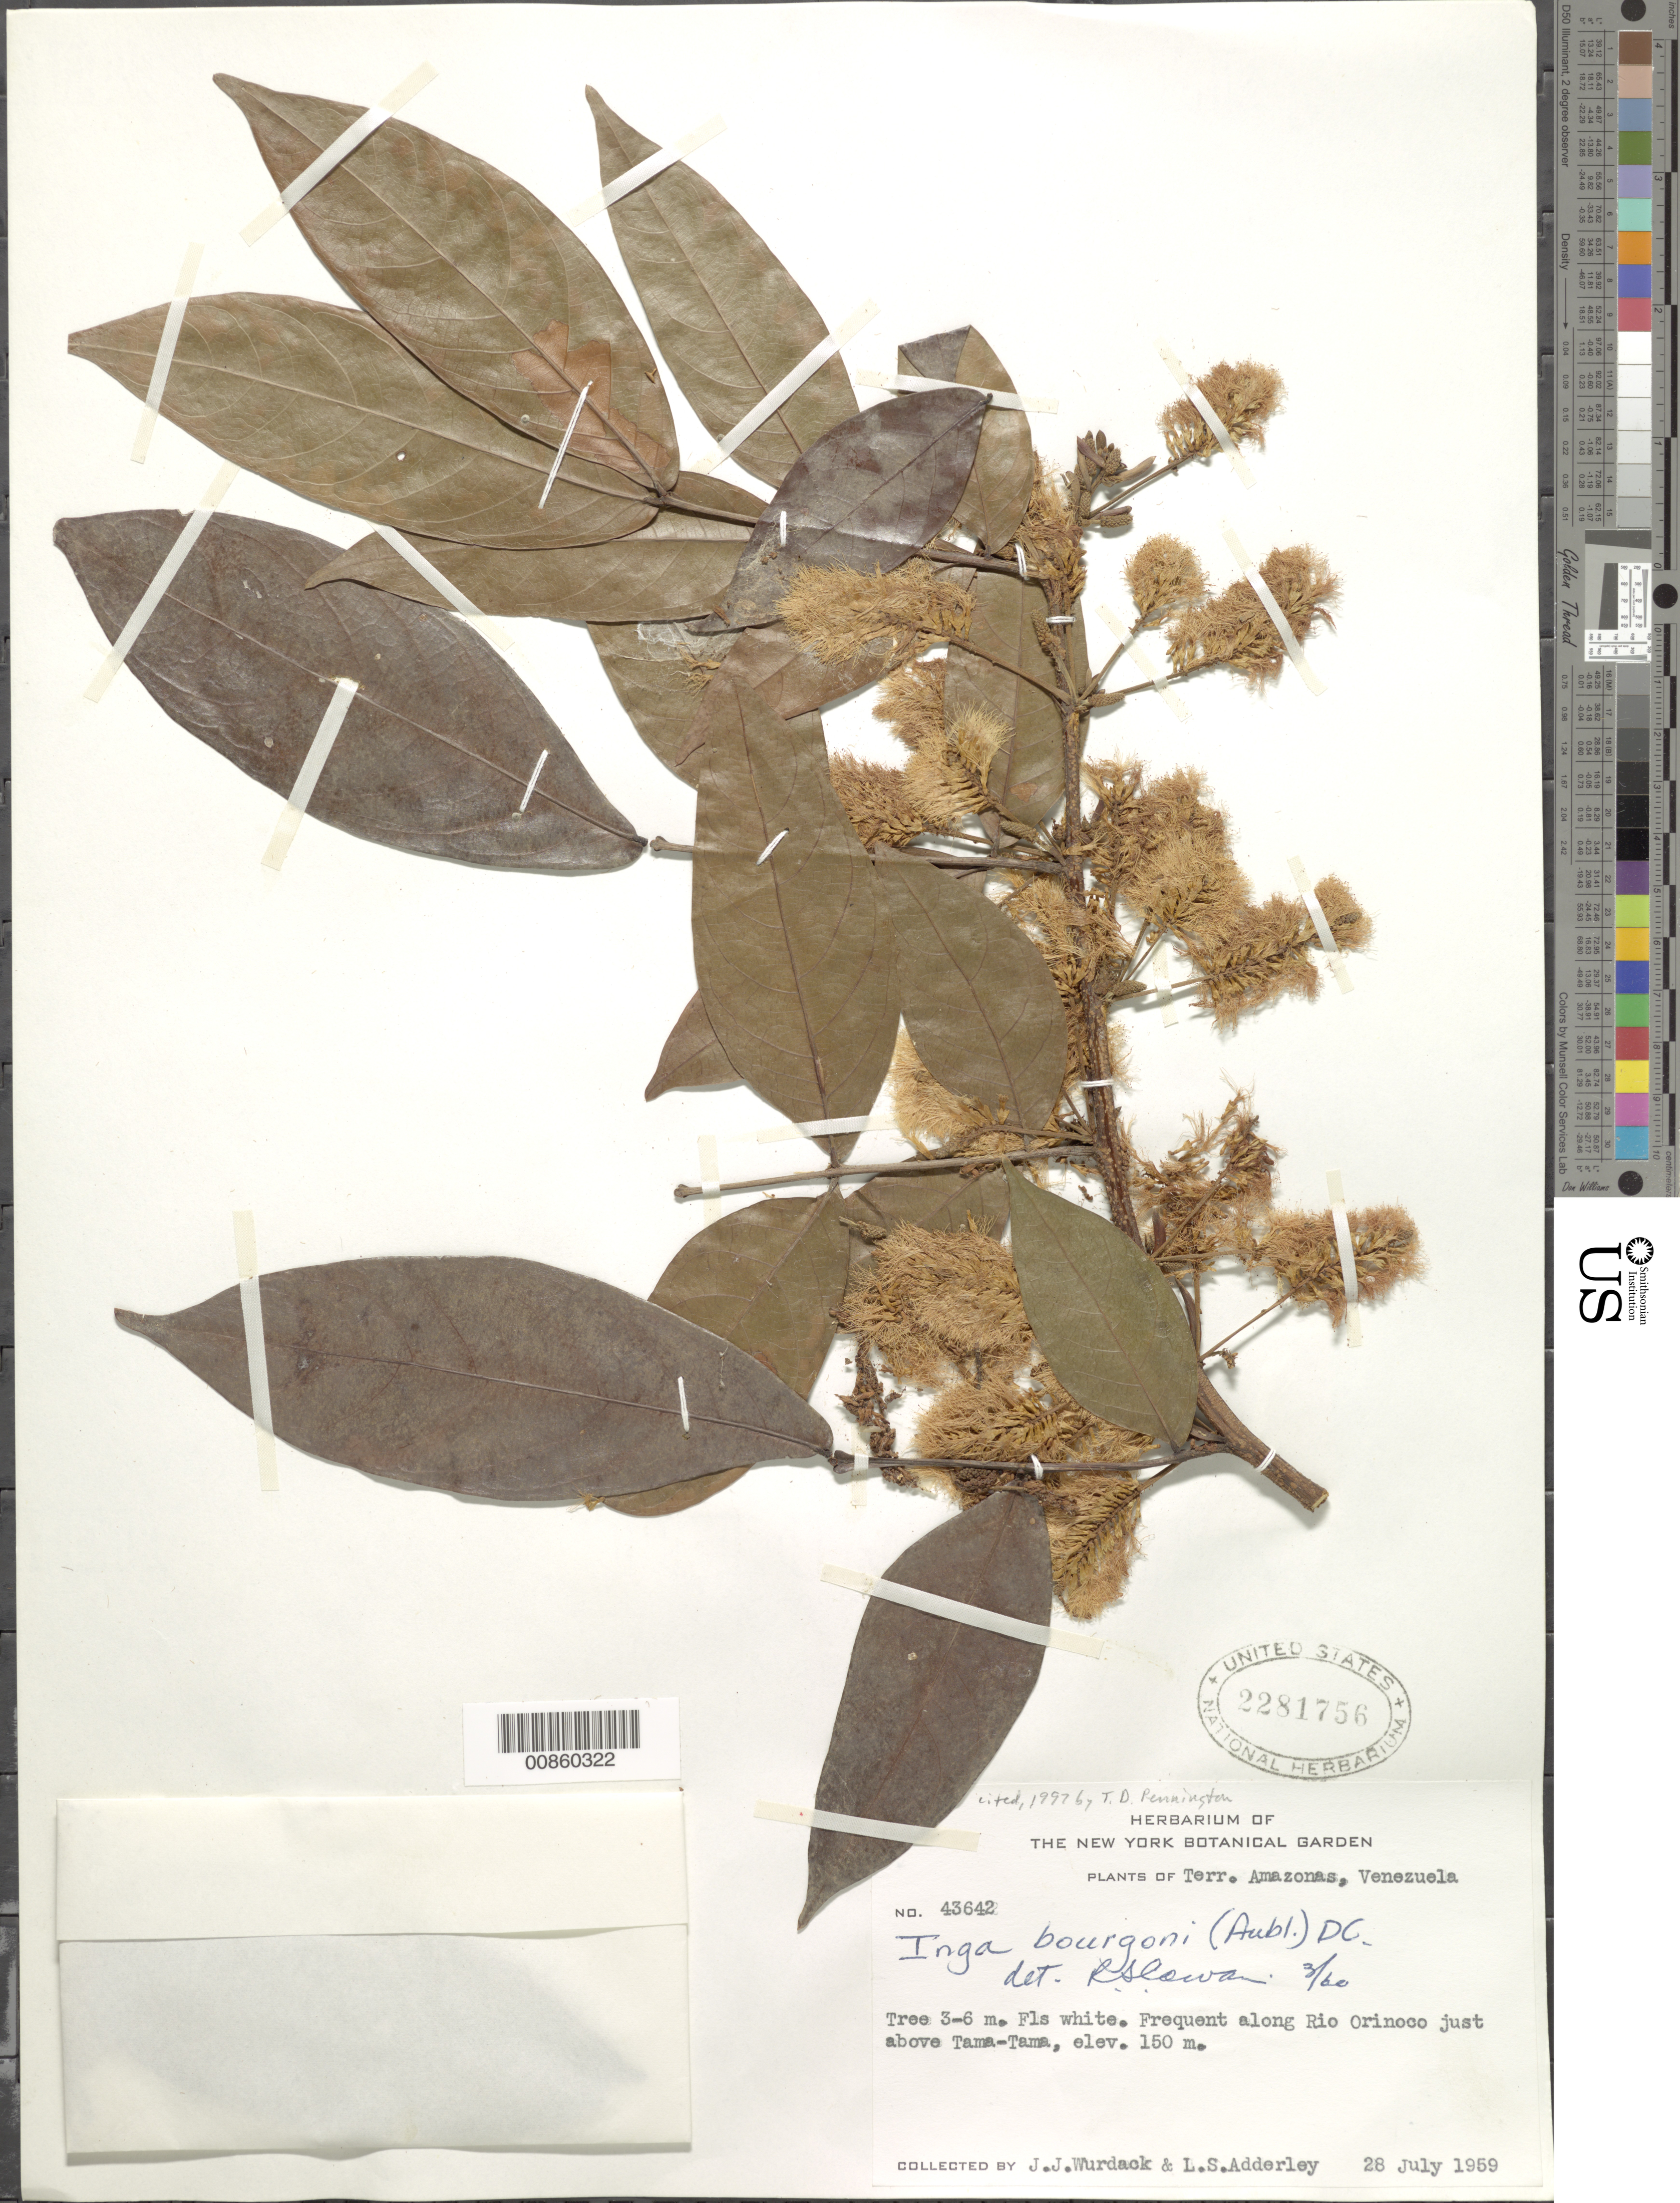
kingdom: Plantae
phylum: Tracheophyta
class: Magnoliopsida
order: Fabales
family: Fabaceae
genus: Inga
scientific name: Inga bourgoni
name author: (Aubl.) DC.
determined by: Cowan, R. S.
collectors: J. J. Wurdack & L. S. Adderley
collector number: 43642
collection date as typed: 28-Jul-59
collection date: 1959-07-28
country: Venezuela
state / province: Amazonas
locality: Río Orinoco, Tama-Tama, just above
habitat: Along river.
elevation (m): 150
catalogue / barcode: US 2281756